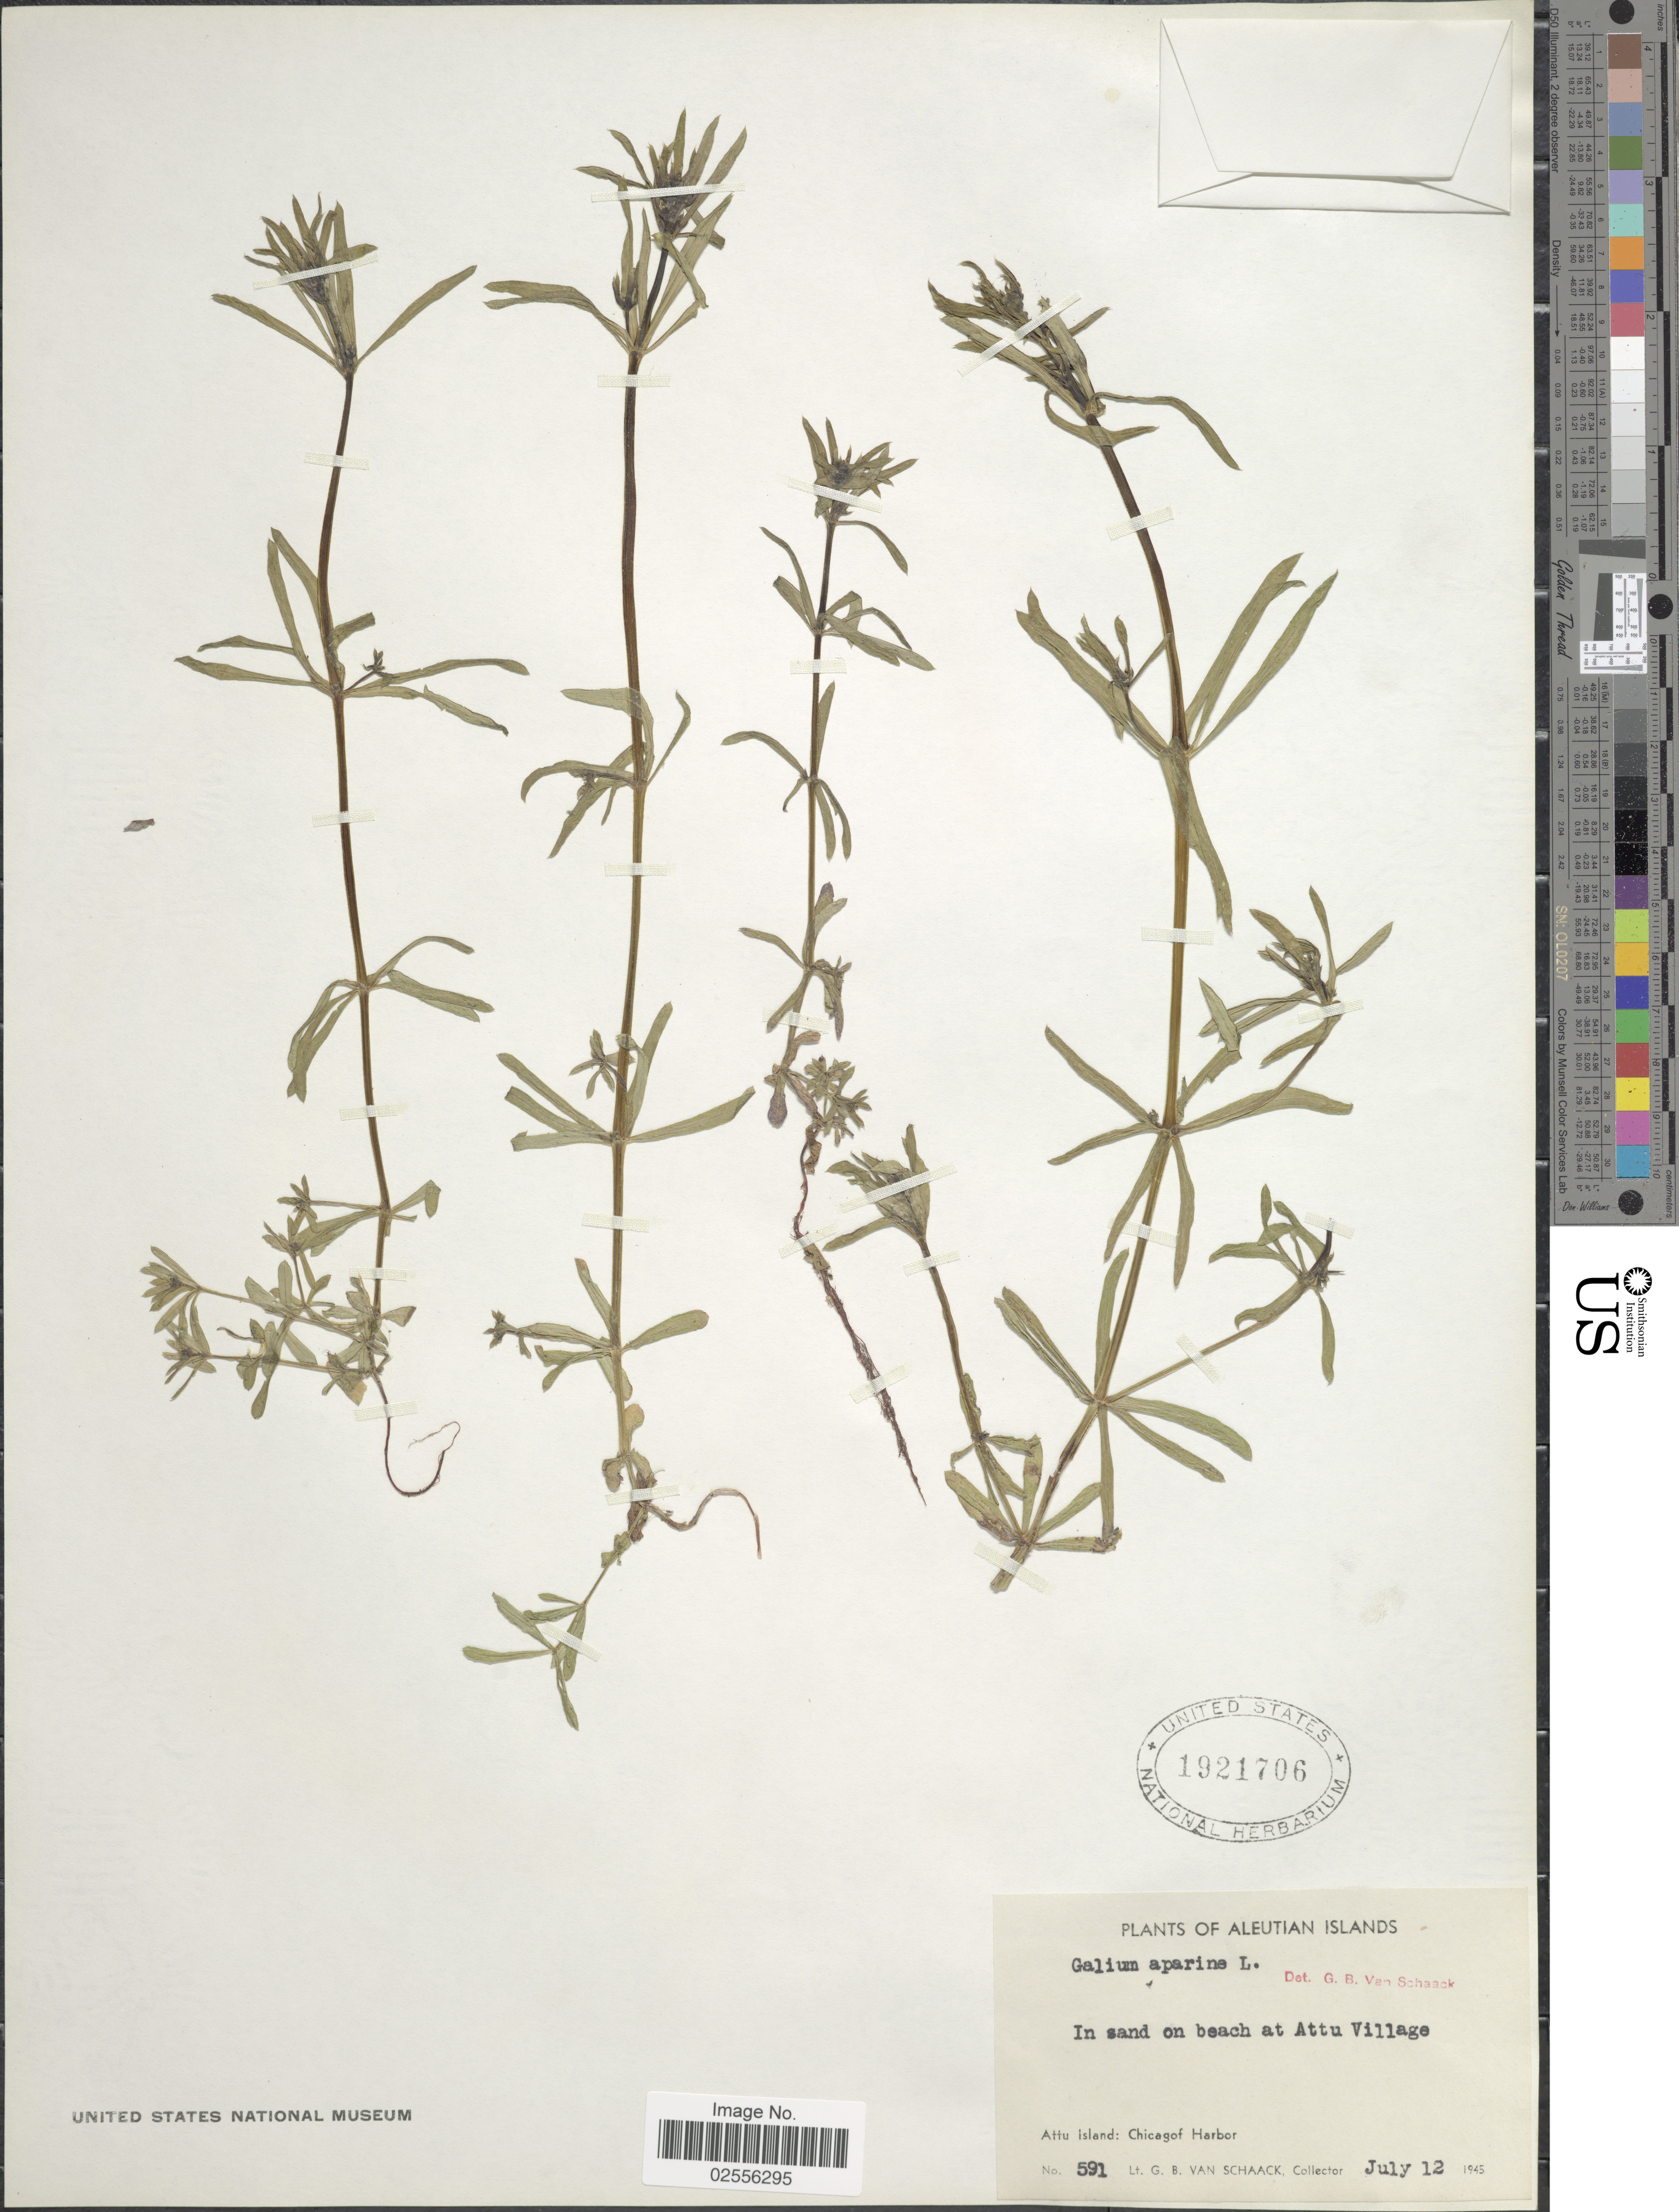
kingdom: Plantae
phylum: Tracheophyta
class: Magnoliopsida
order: Gentianales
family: Rubiaceae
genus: Galium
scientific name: Galium aparine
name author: L.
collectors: G. Van Schaack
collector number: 591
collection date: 1945-07-12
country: United States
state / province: Alaska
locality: Aleutian Islands. Attu Village. Attu Island: Chicagof Harbor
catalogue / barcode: US 1921706